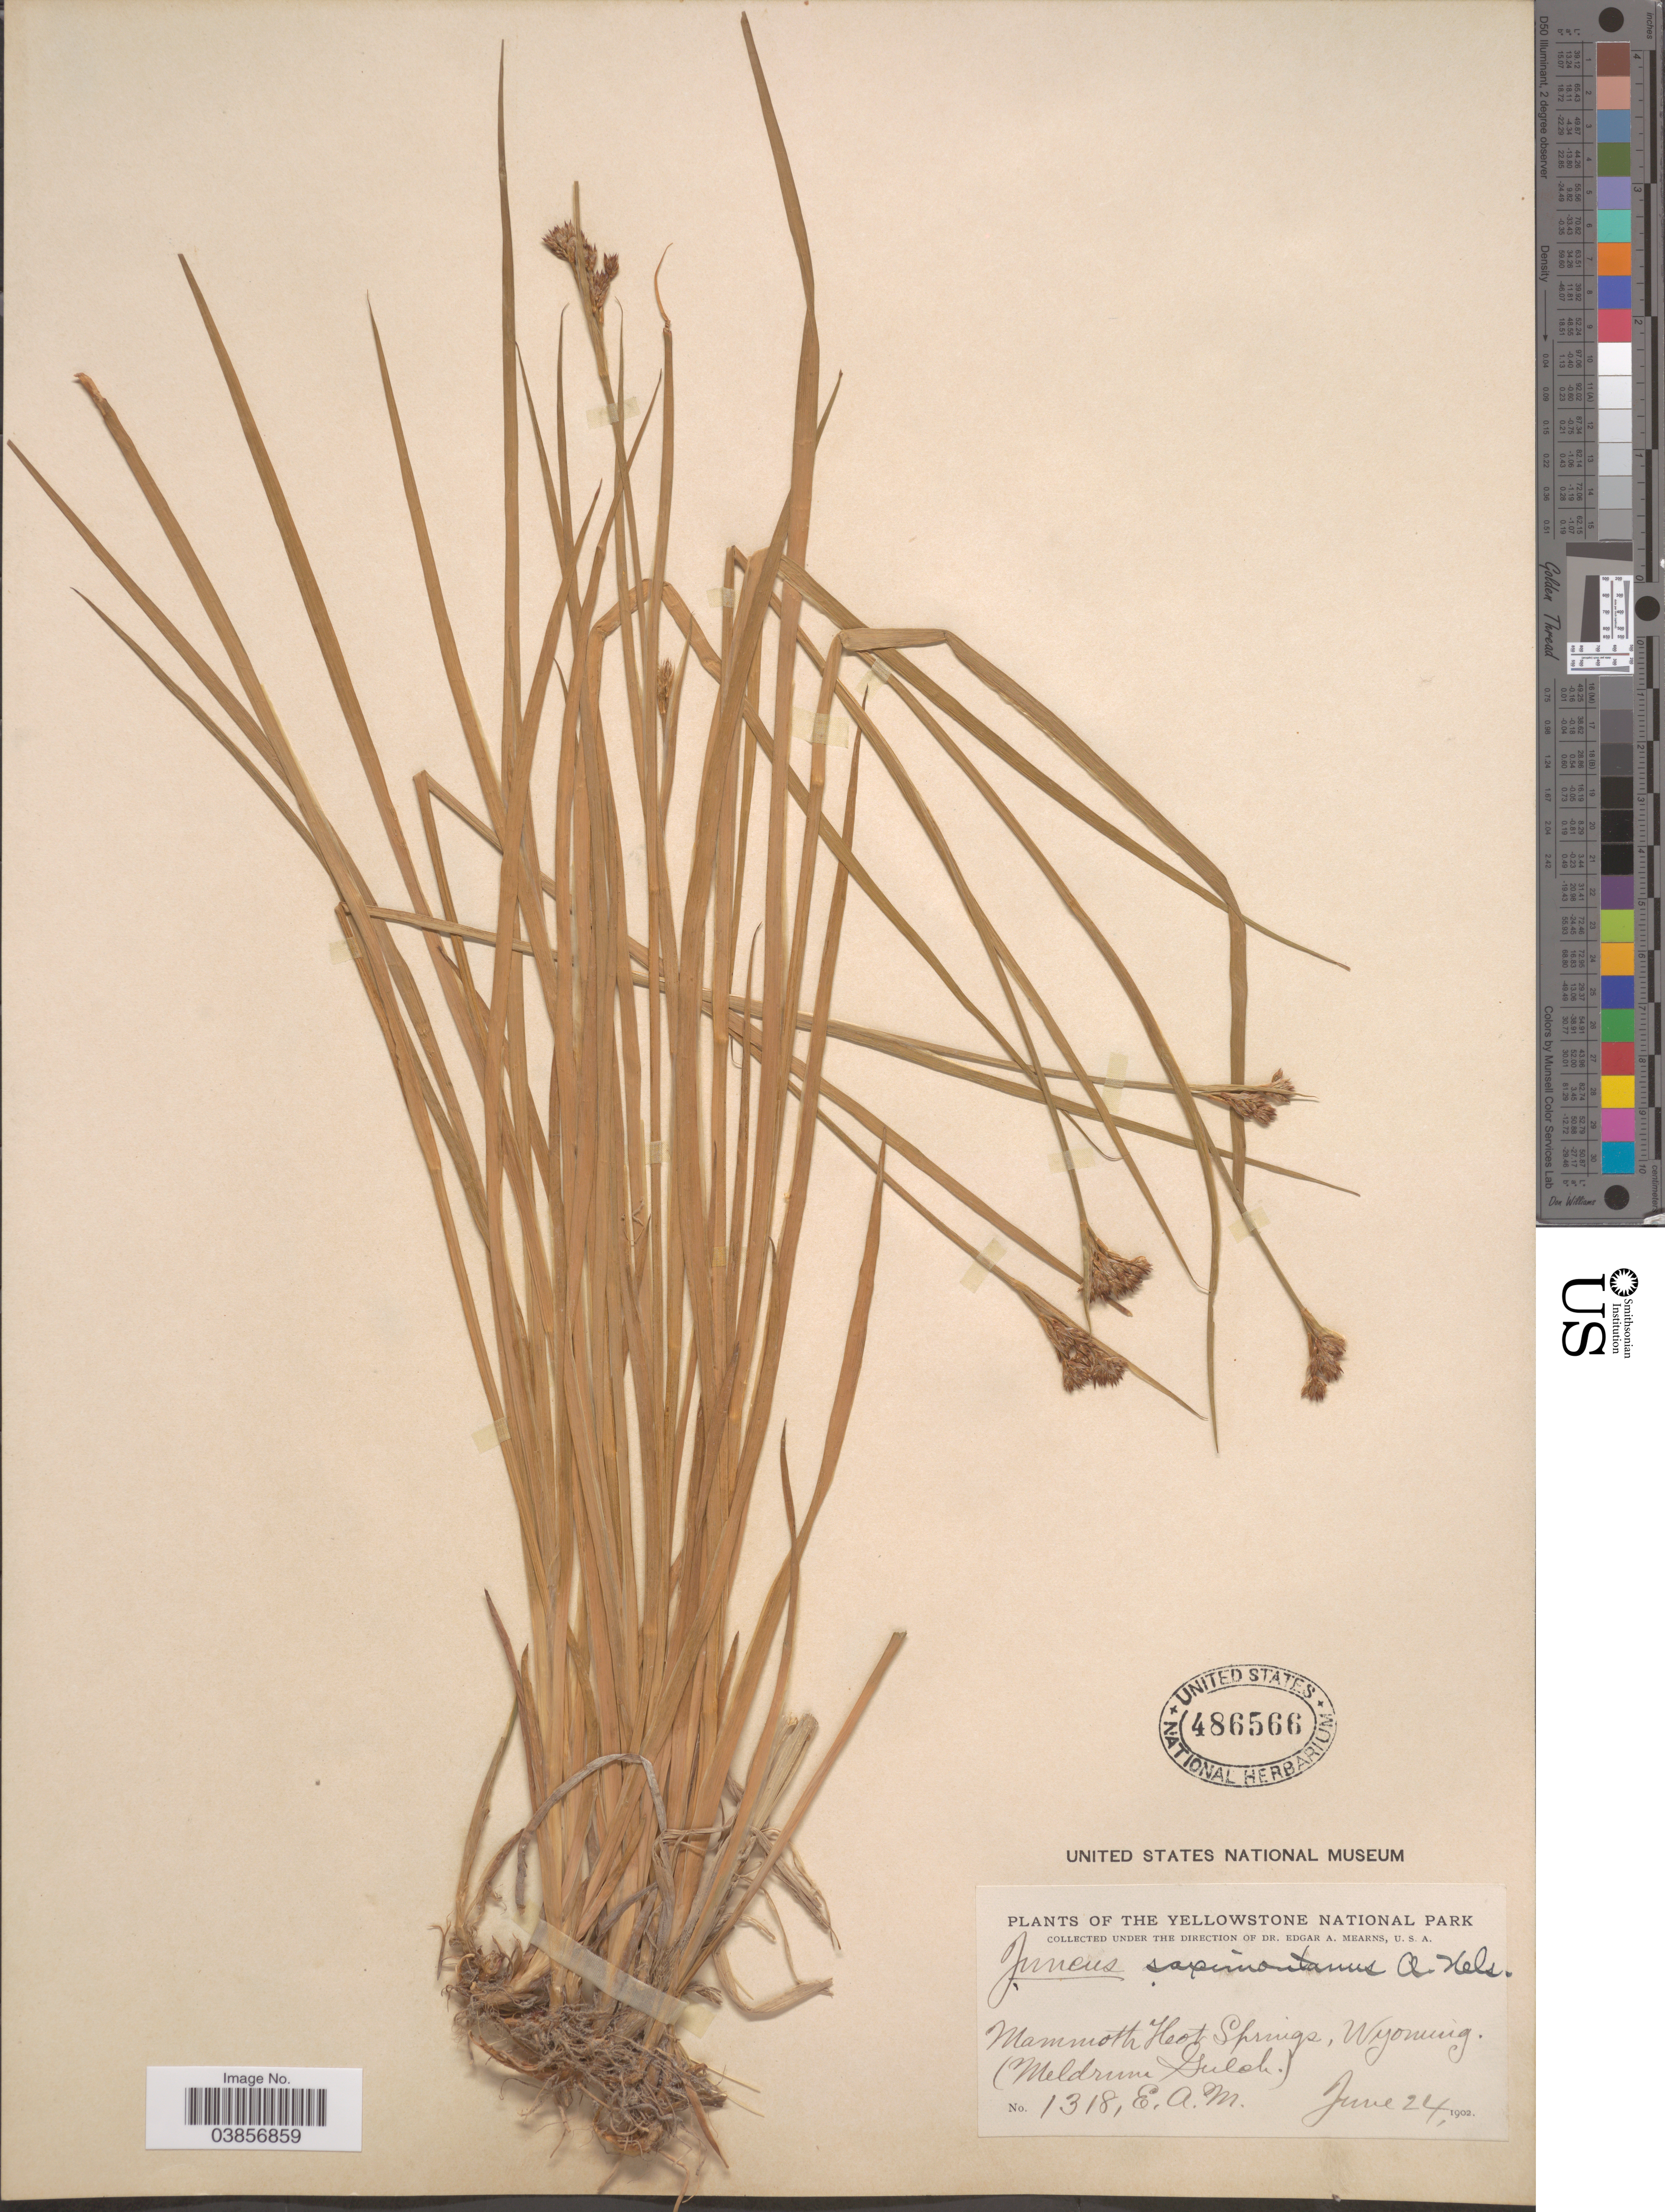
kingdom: Plantae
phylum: Tracheophyta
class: Liliopsida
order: Poales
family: Juncaceae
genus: Juncus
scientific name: Juncus saximontanus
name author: A. Nelson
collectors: E. A. Mearns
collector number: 1318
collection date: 1902-06-24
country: United States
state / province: Wyoming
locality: The Yellowstone National Park. Mammoth Hot Springs. (Meldrum Gulch).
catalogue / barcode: US 486566